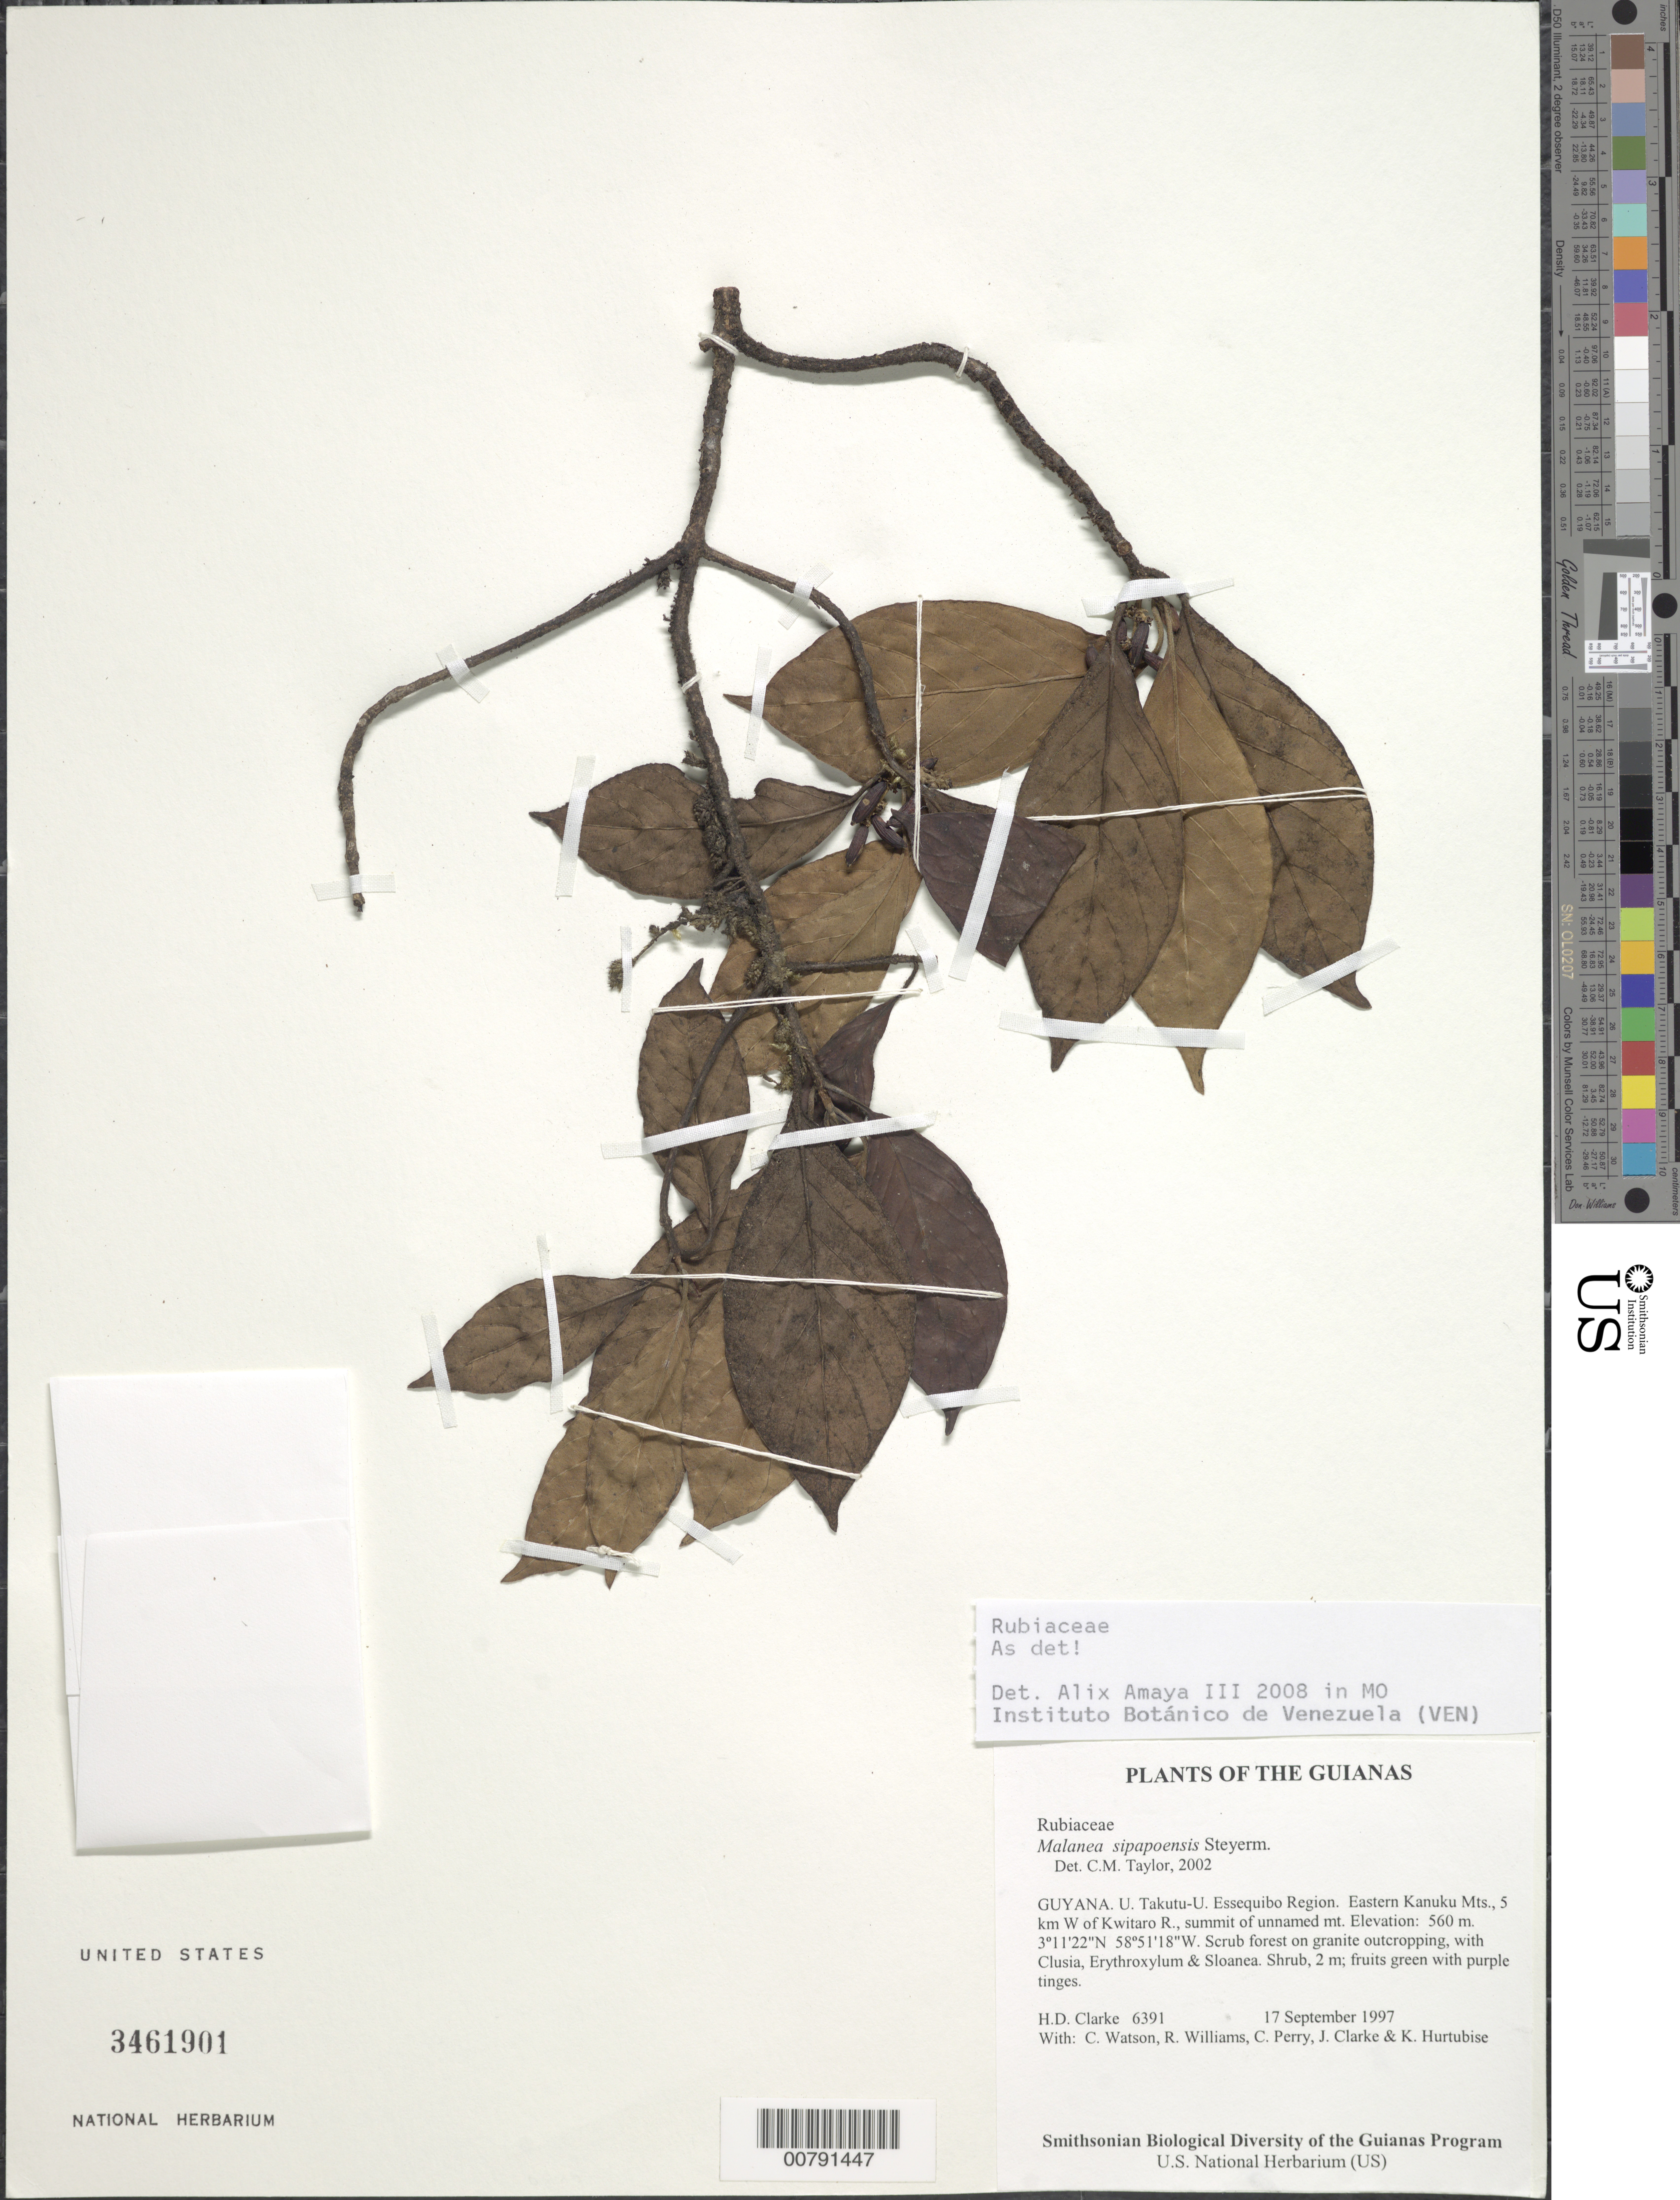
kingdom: Plantae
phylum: Tracheophyta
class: Magnoliopsida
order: Gentianales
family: Rubiaceae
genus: Malanea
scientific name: Malanea sipapoensis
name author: Steyerm.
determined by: Taylor, Charlotte M.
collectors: H. D. Clarke, C. Watson, R. Williams, C. Perry, J. Clarke & K. Hurtubise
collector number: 6391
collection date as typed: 17 September 1997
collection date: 1997-09-17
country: Guyana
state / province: U. Takutu-U. Essequibo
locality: Eastern Kanuku Mts., 5 km W of Kwitaro R., summit of unnamed mt.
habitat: Scrub forest on granite outcropping, with Clusia, Erythroxylum & Sloanea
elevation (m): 560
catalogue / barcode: US 3461901